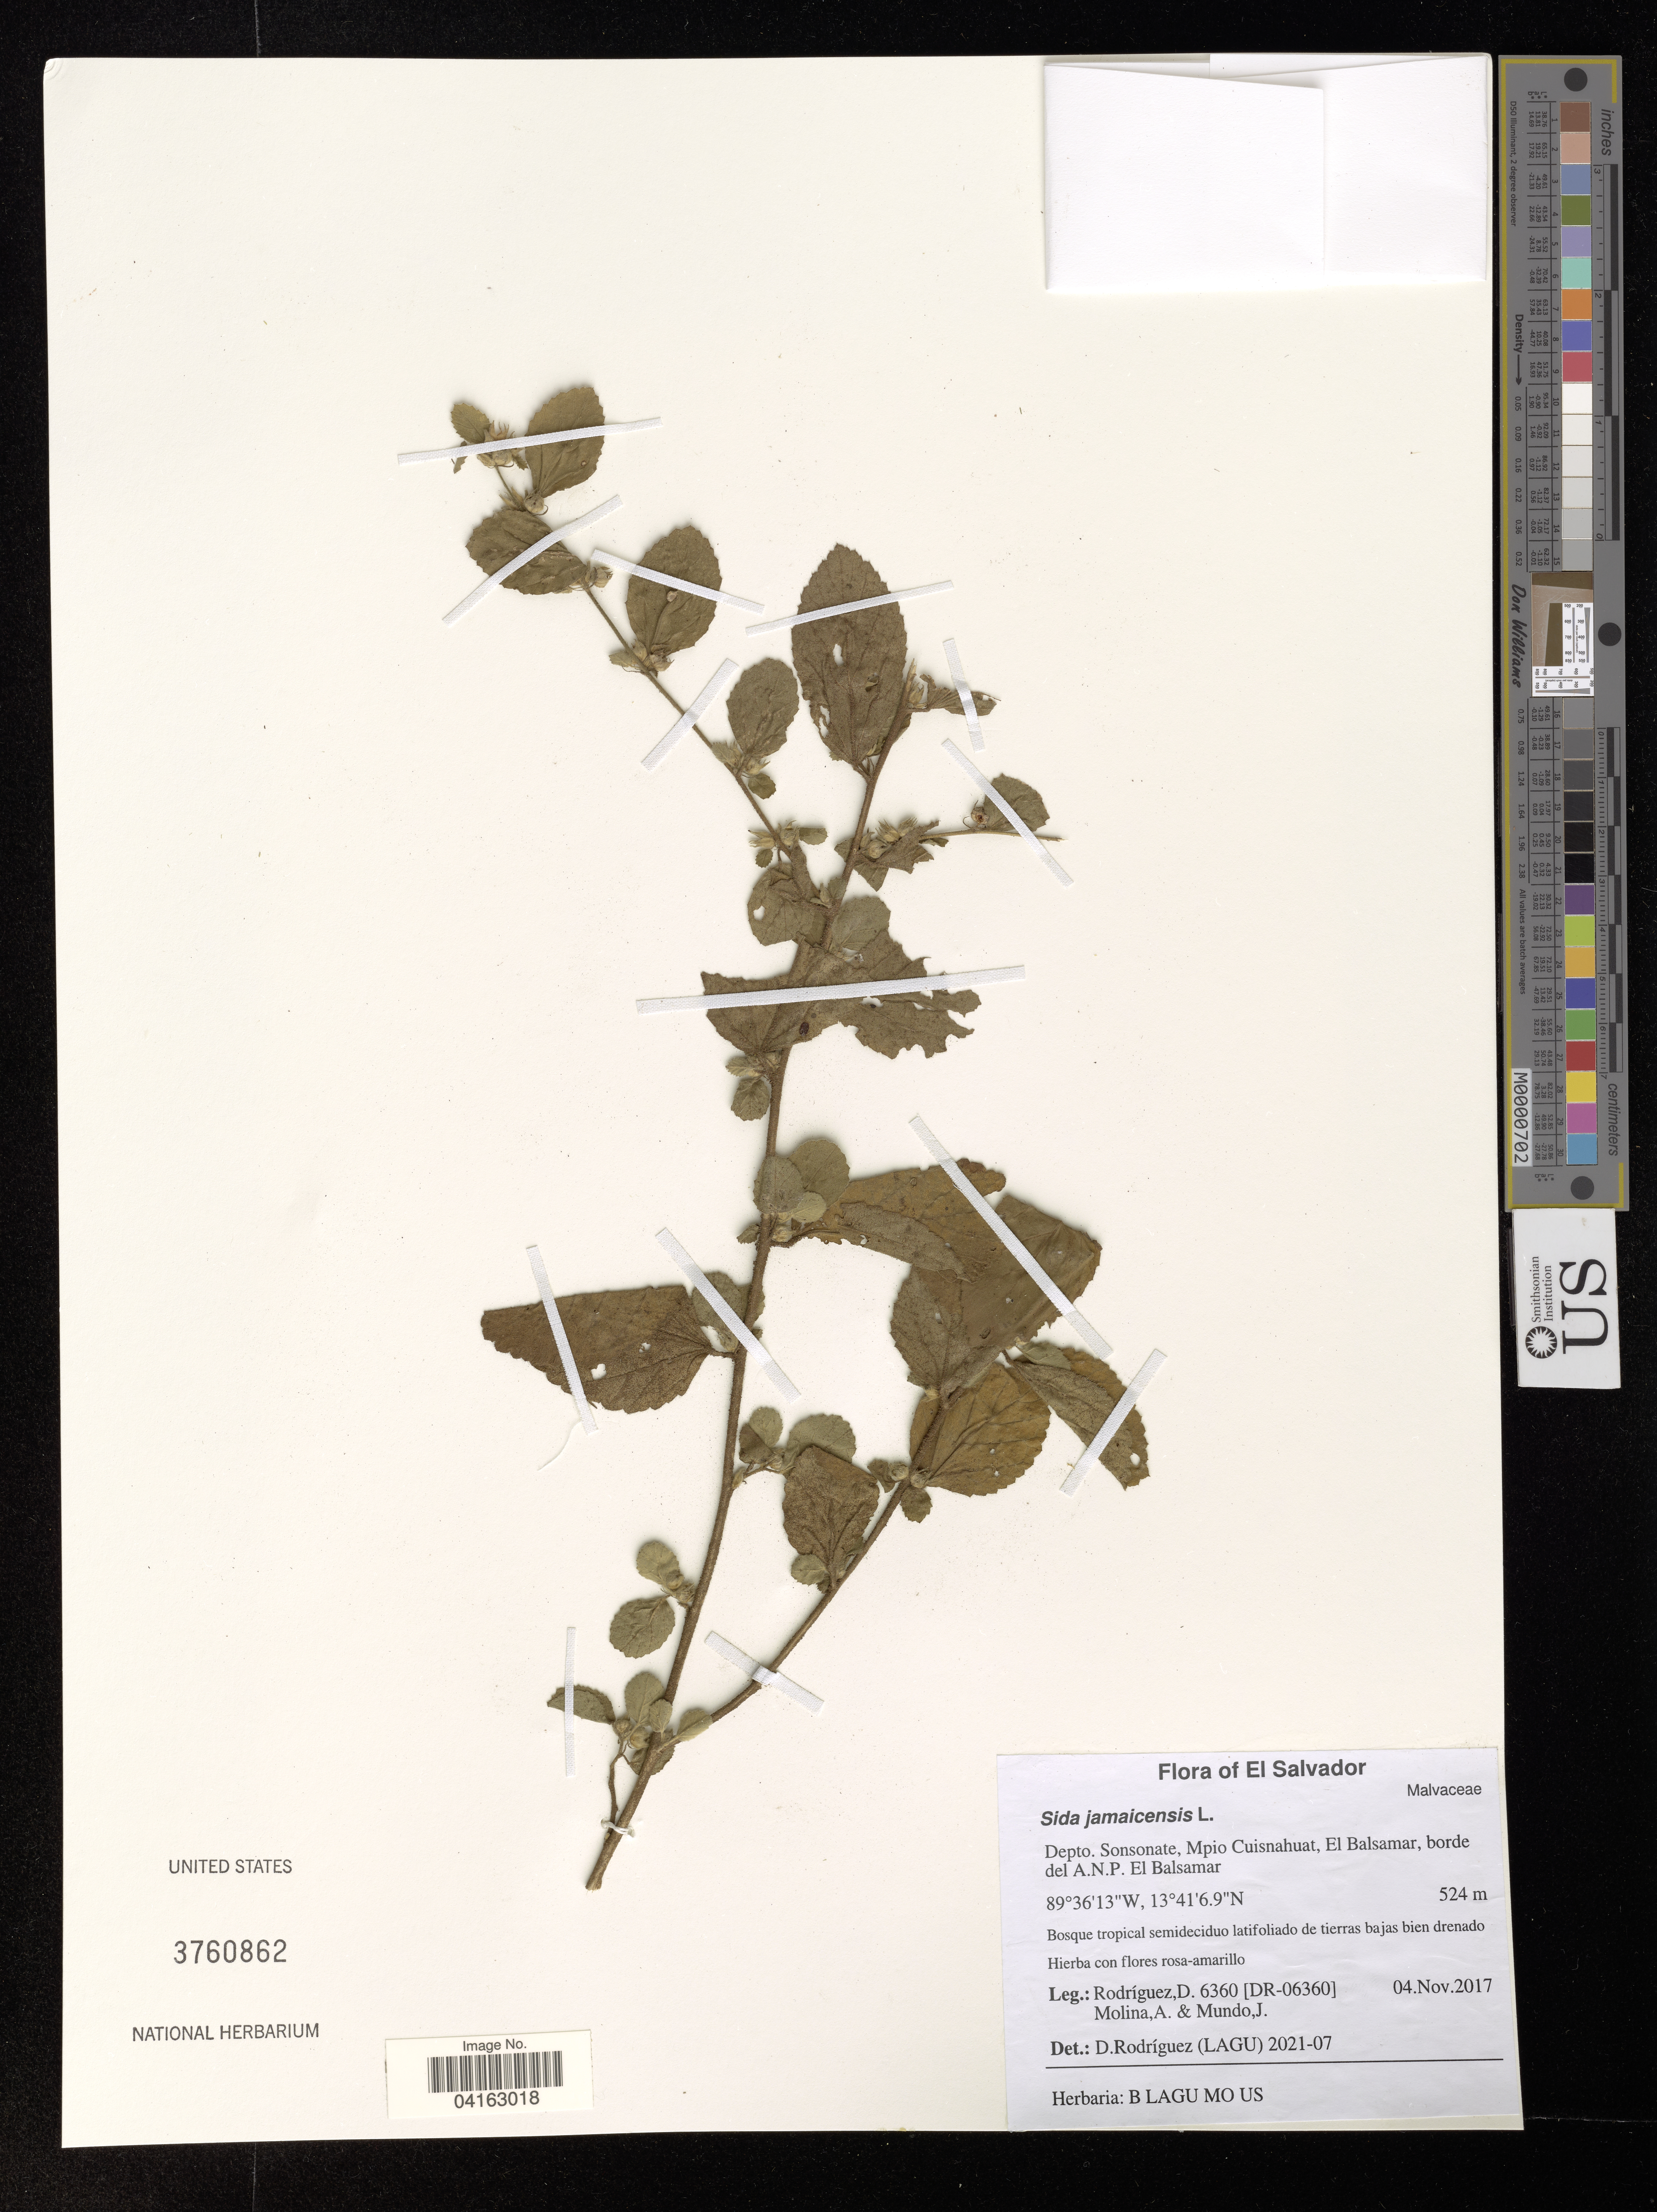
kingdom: Plantae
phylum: Tracheophyta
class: Magnoliopsida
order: Malvales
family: Malvaceae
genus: Sida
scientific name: Sida jamaicensis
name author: L.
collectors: D. Rodriguez, A. Molina & J. Mundo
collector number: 6360 / [DR-06360]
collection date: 2017-11-04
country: El Salvador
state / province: Sonsonate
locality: Depto. Sonsonate, Mpio Cuisnahuat, El Balsamar, borde del A.N.P. El Balsamar.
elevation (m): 524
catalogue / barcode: US 3760862